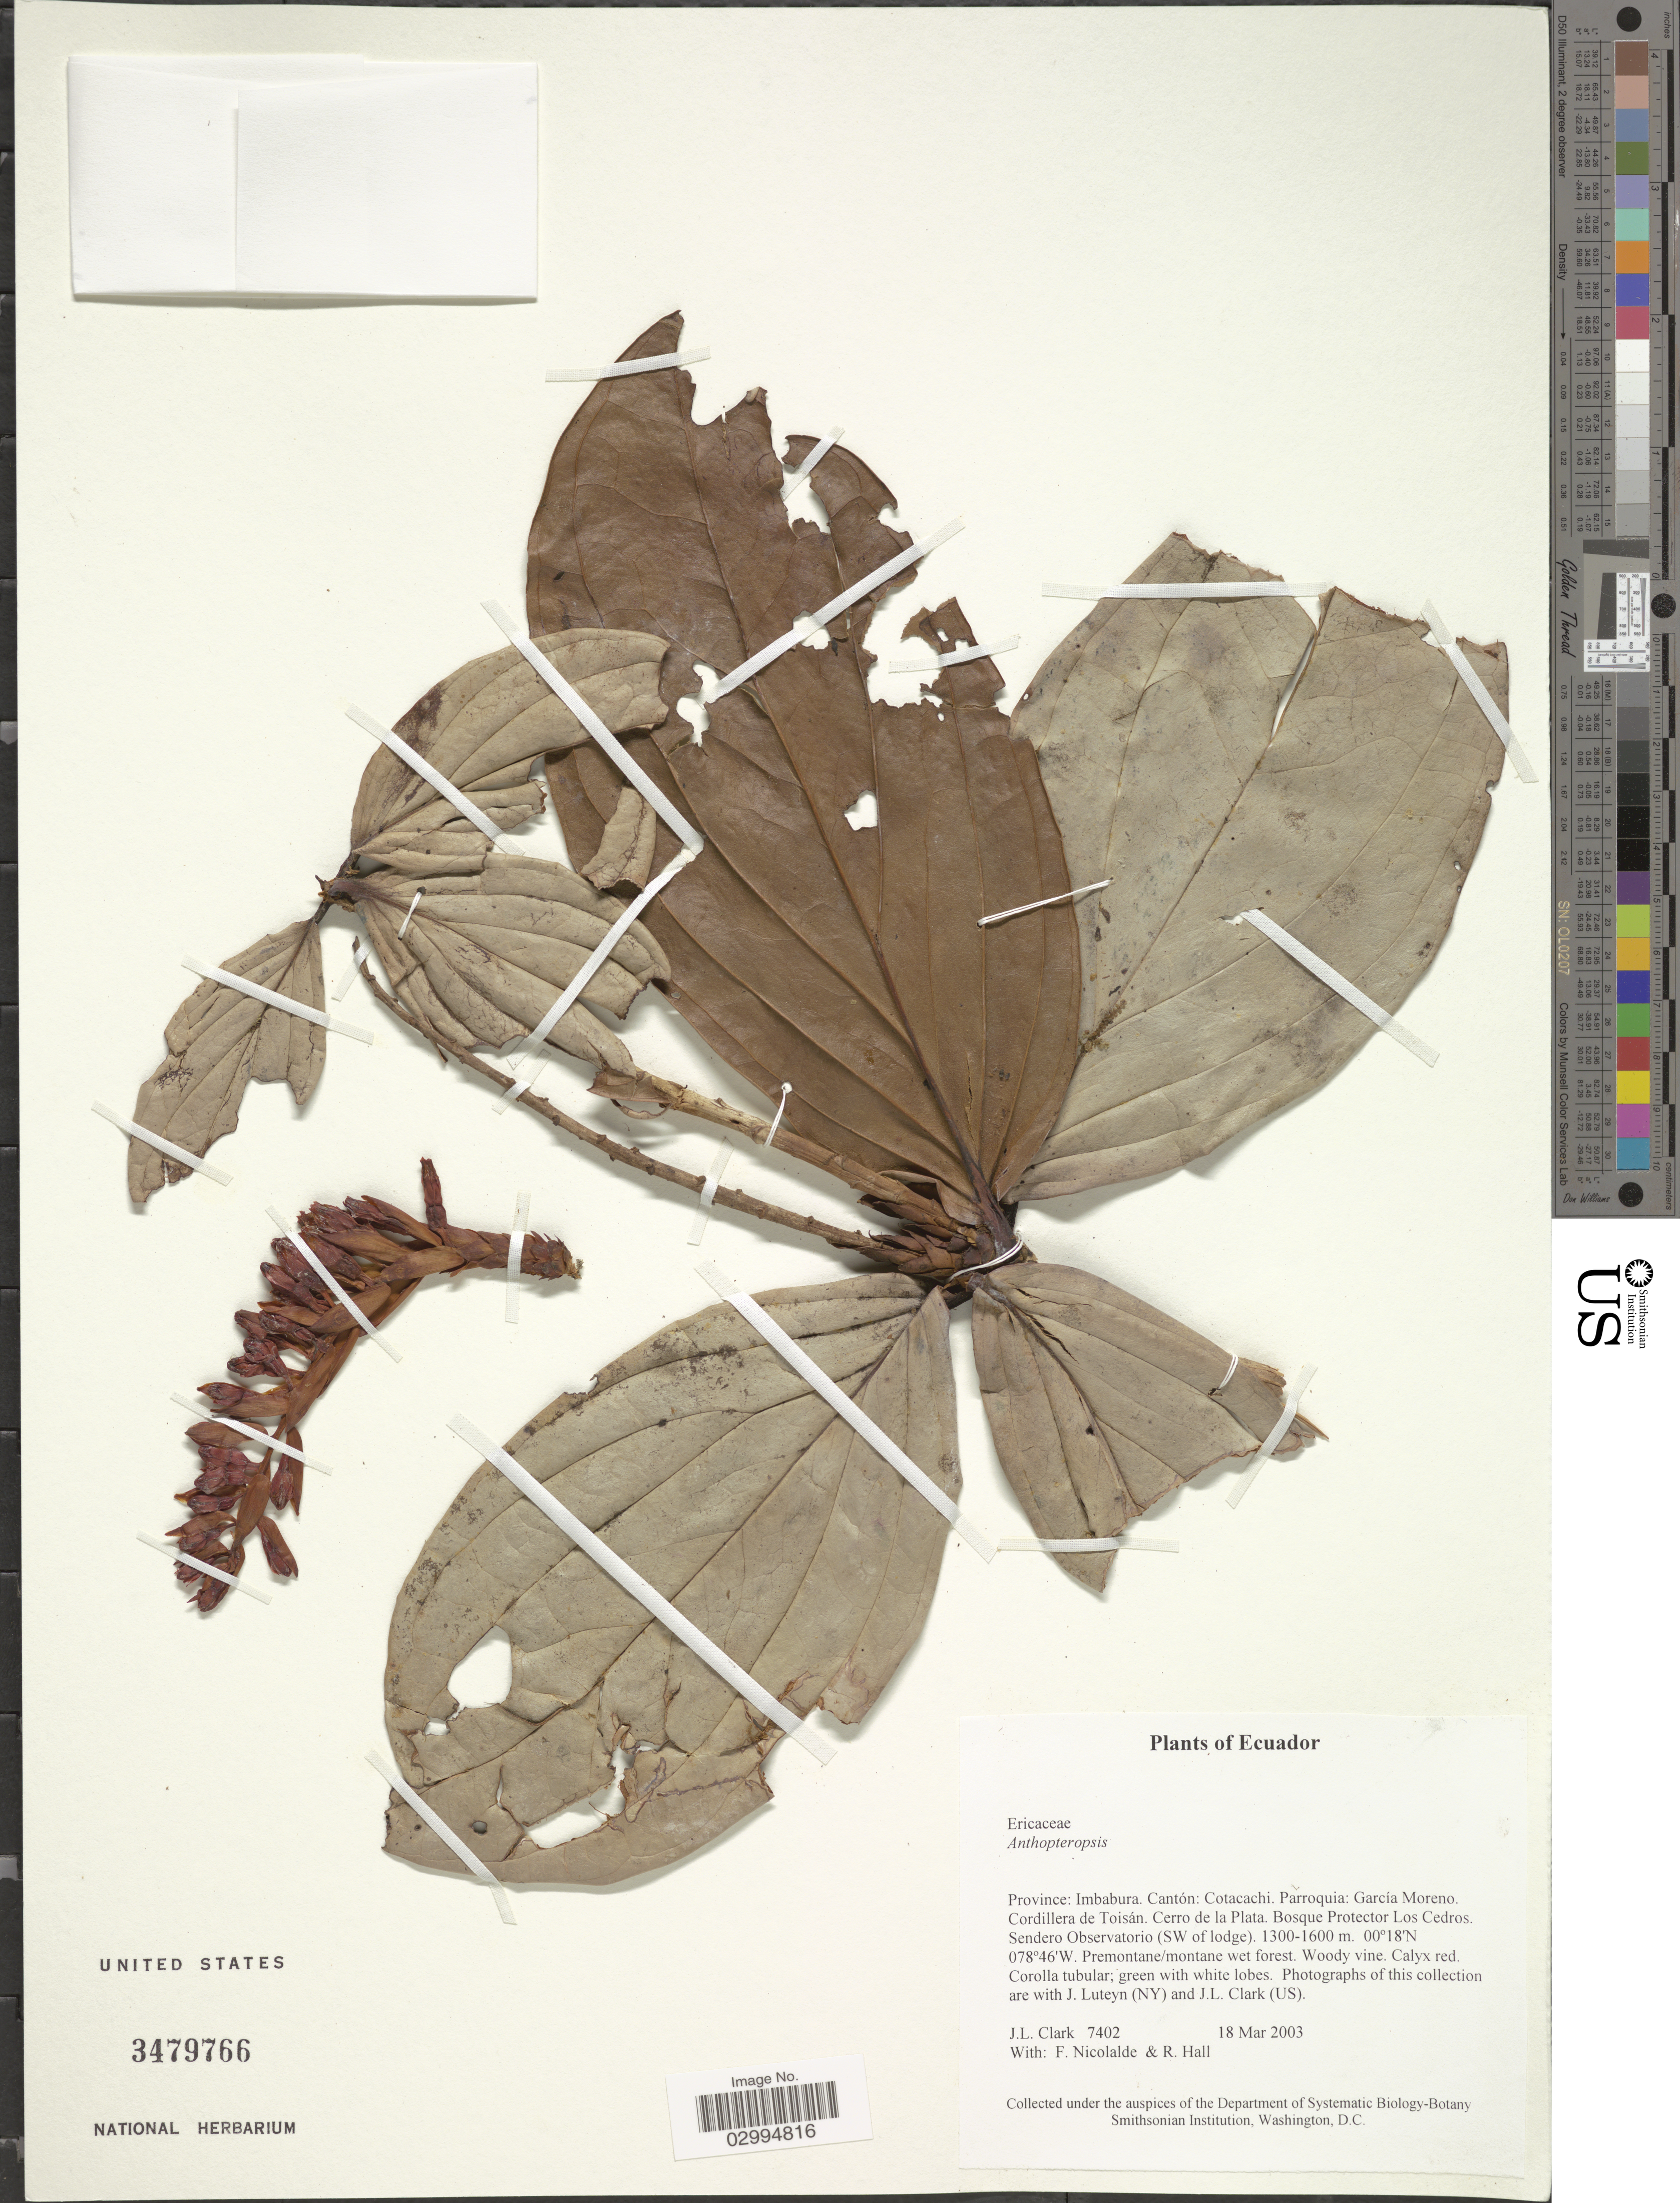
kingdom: Plantae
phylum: Tracheophyta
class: Magnoliopsida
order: Ericales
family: Ericaceae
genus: Anthopterus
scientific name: Anthopterus sp.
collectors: J. L. Clark, F. Nicolalde & R. Hall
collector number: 7402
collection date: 2003-03-18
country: Ecuador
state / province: Imbabura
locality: Cantón: Cotacachi. Parroquia: García Moreno. Cordillera de Toisán. Cerro de la Plata. Bosque Protector Los Cedros. Sendero Observatorio (SW of lodge).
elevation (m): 1300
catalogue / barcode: US 3479766